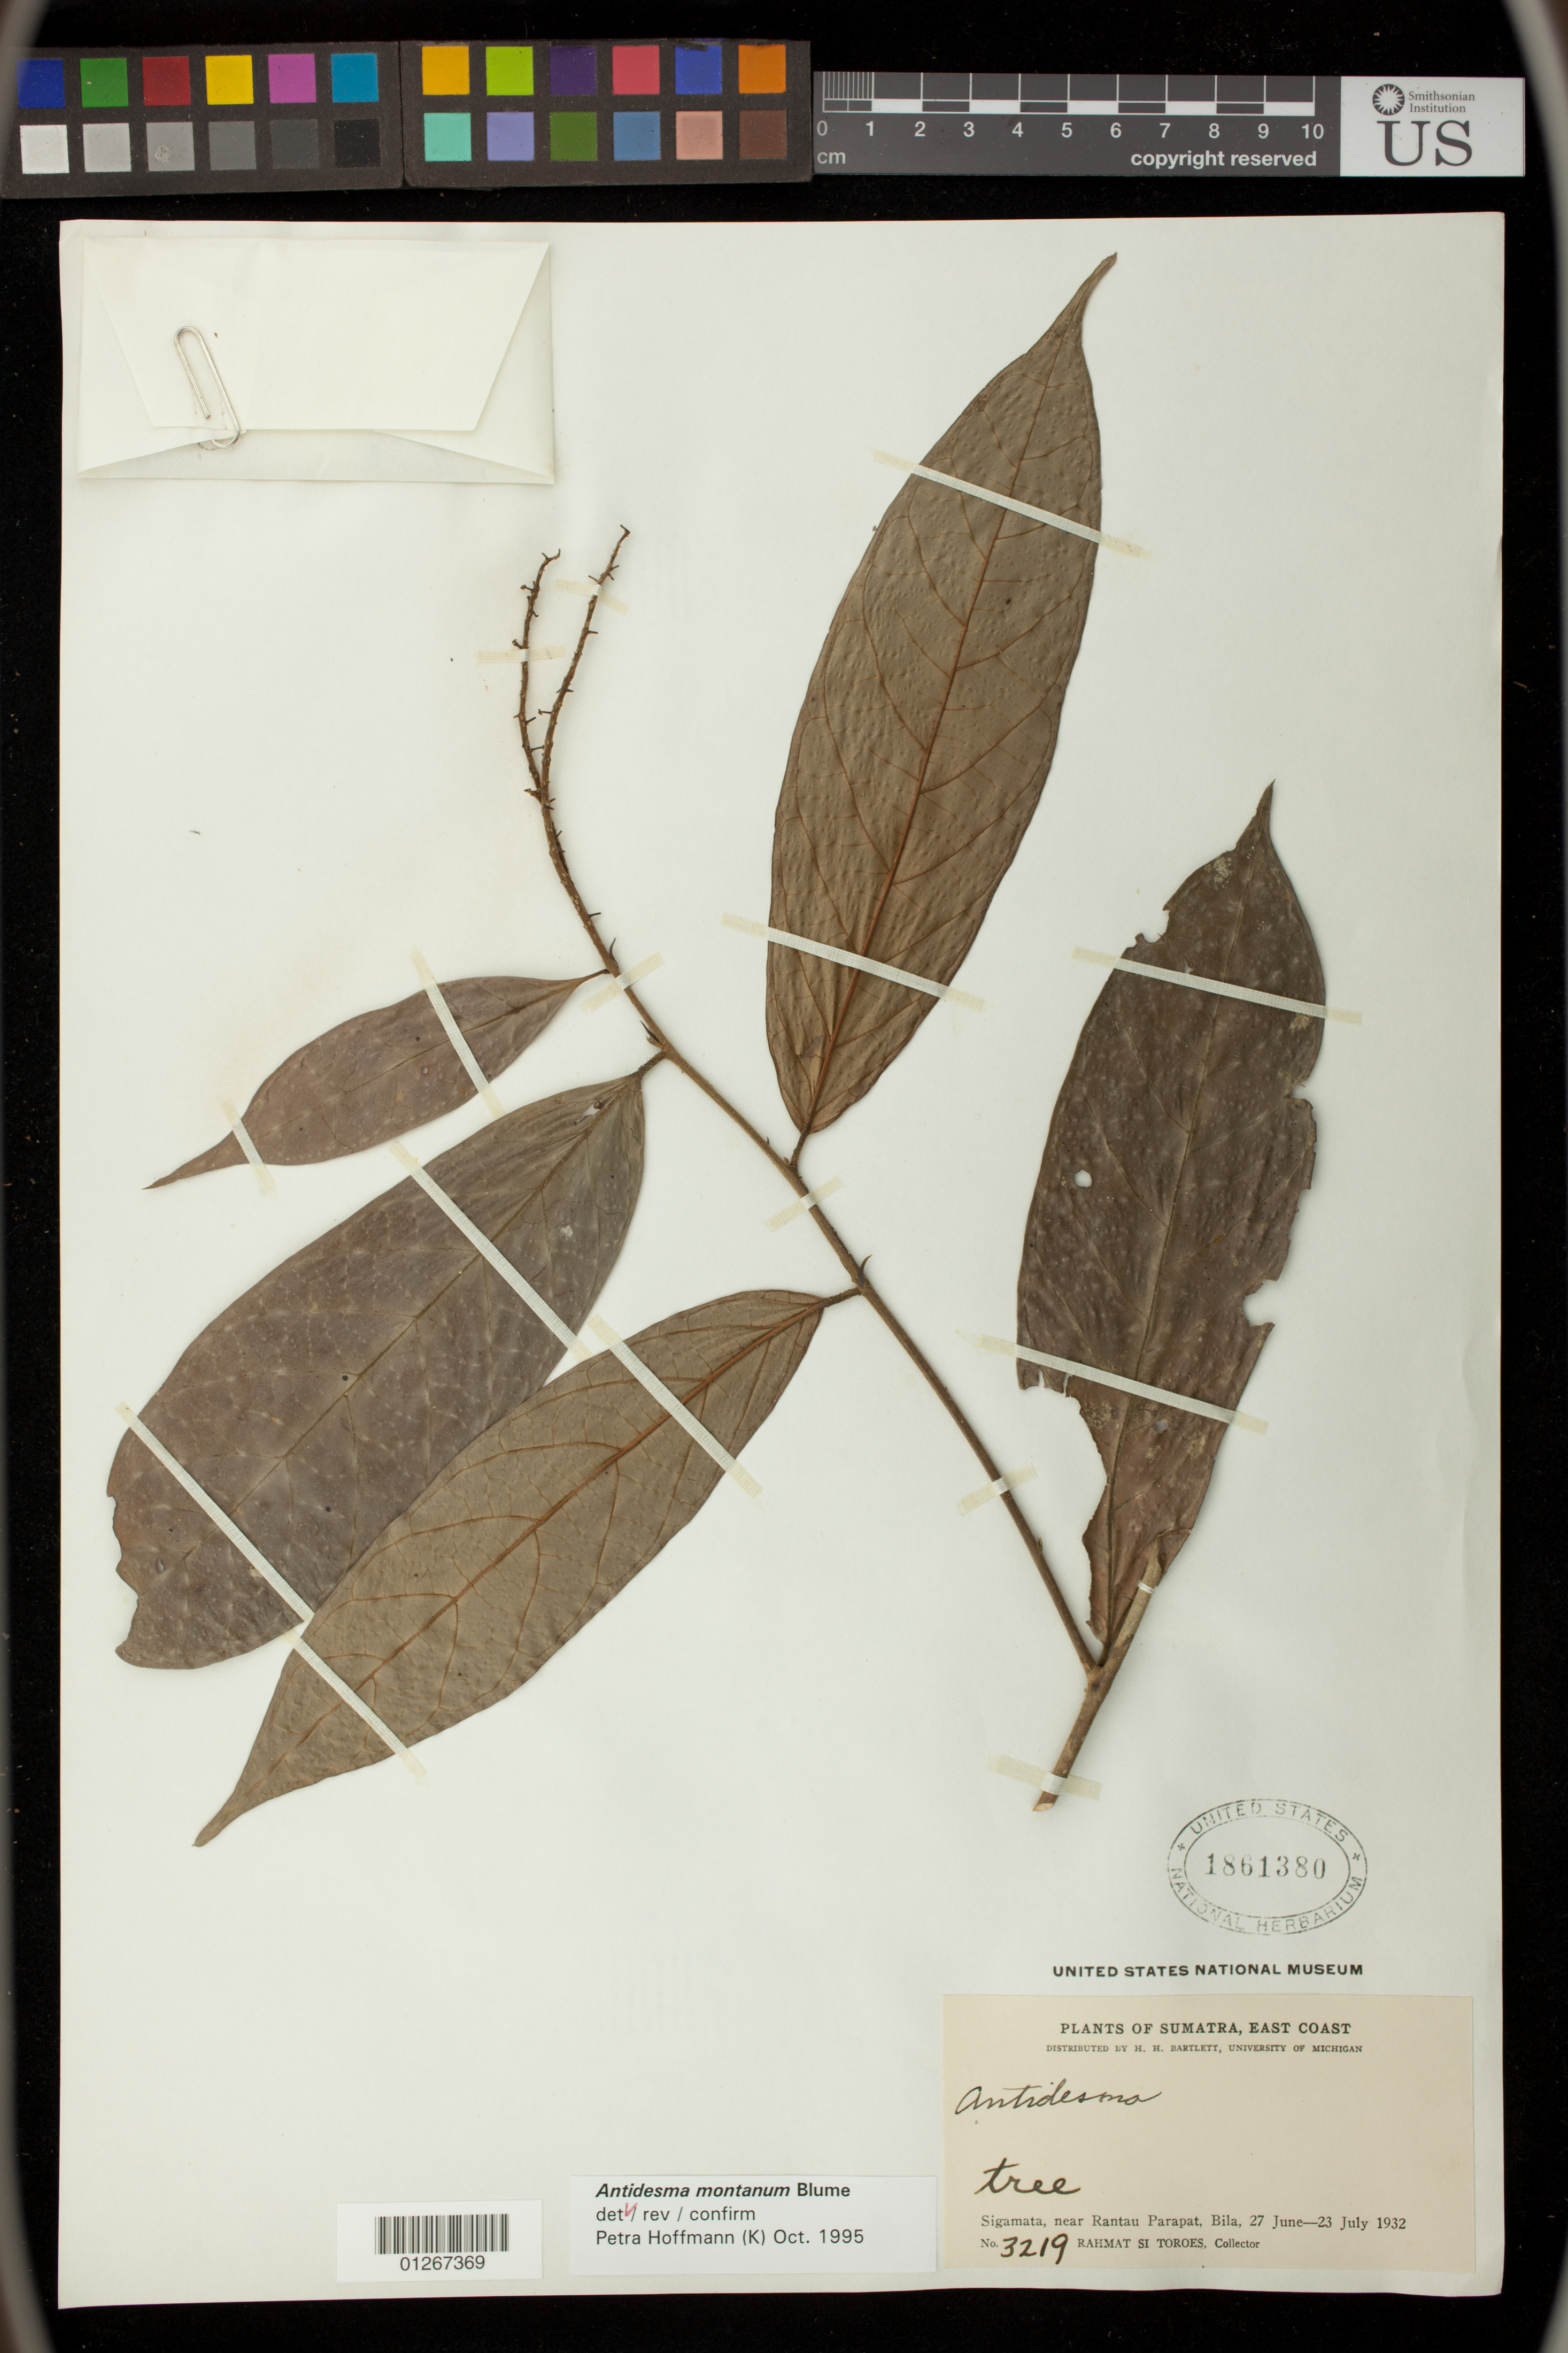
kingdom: Plantae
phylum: Tracheophyta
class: Magnoliopsida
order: Malpighiales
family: Phyllanthaceae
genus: Antidesma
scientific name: Antidesma montanum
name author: Blume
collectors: Rahmat Si Boeea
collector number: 3219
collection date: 1932-06-27/1932-07-23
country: Indonesia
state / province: Sumatra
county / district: Sumatera Utara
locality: Sigamata, near Rantau Parapat, Bila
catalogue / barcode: US 1861380